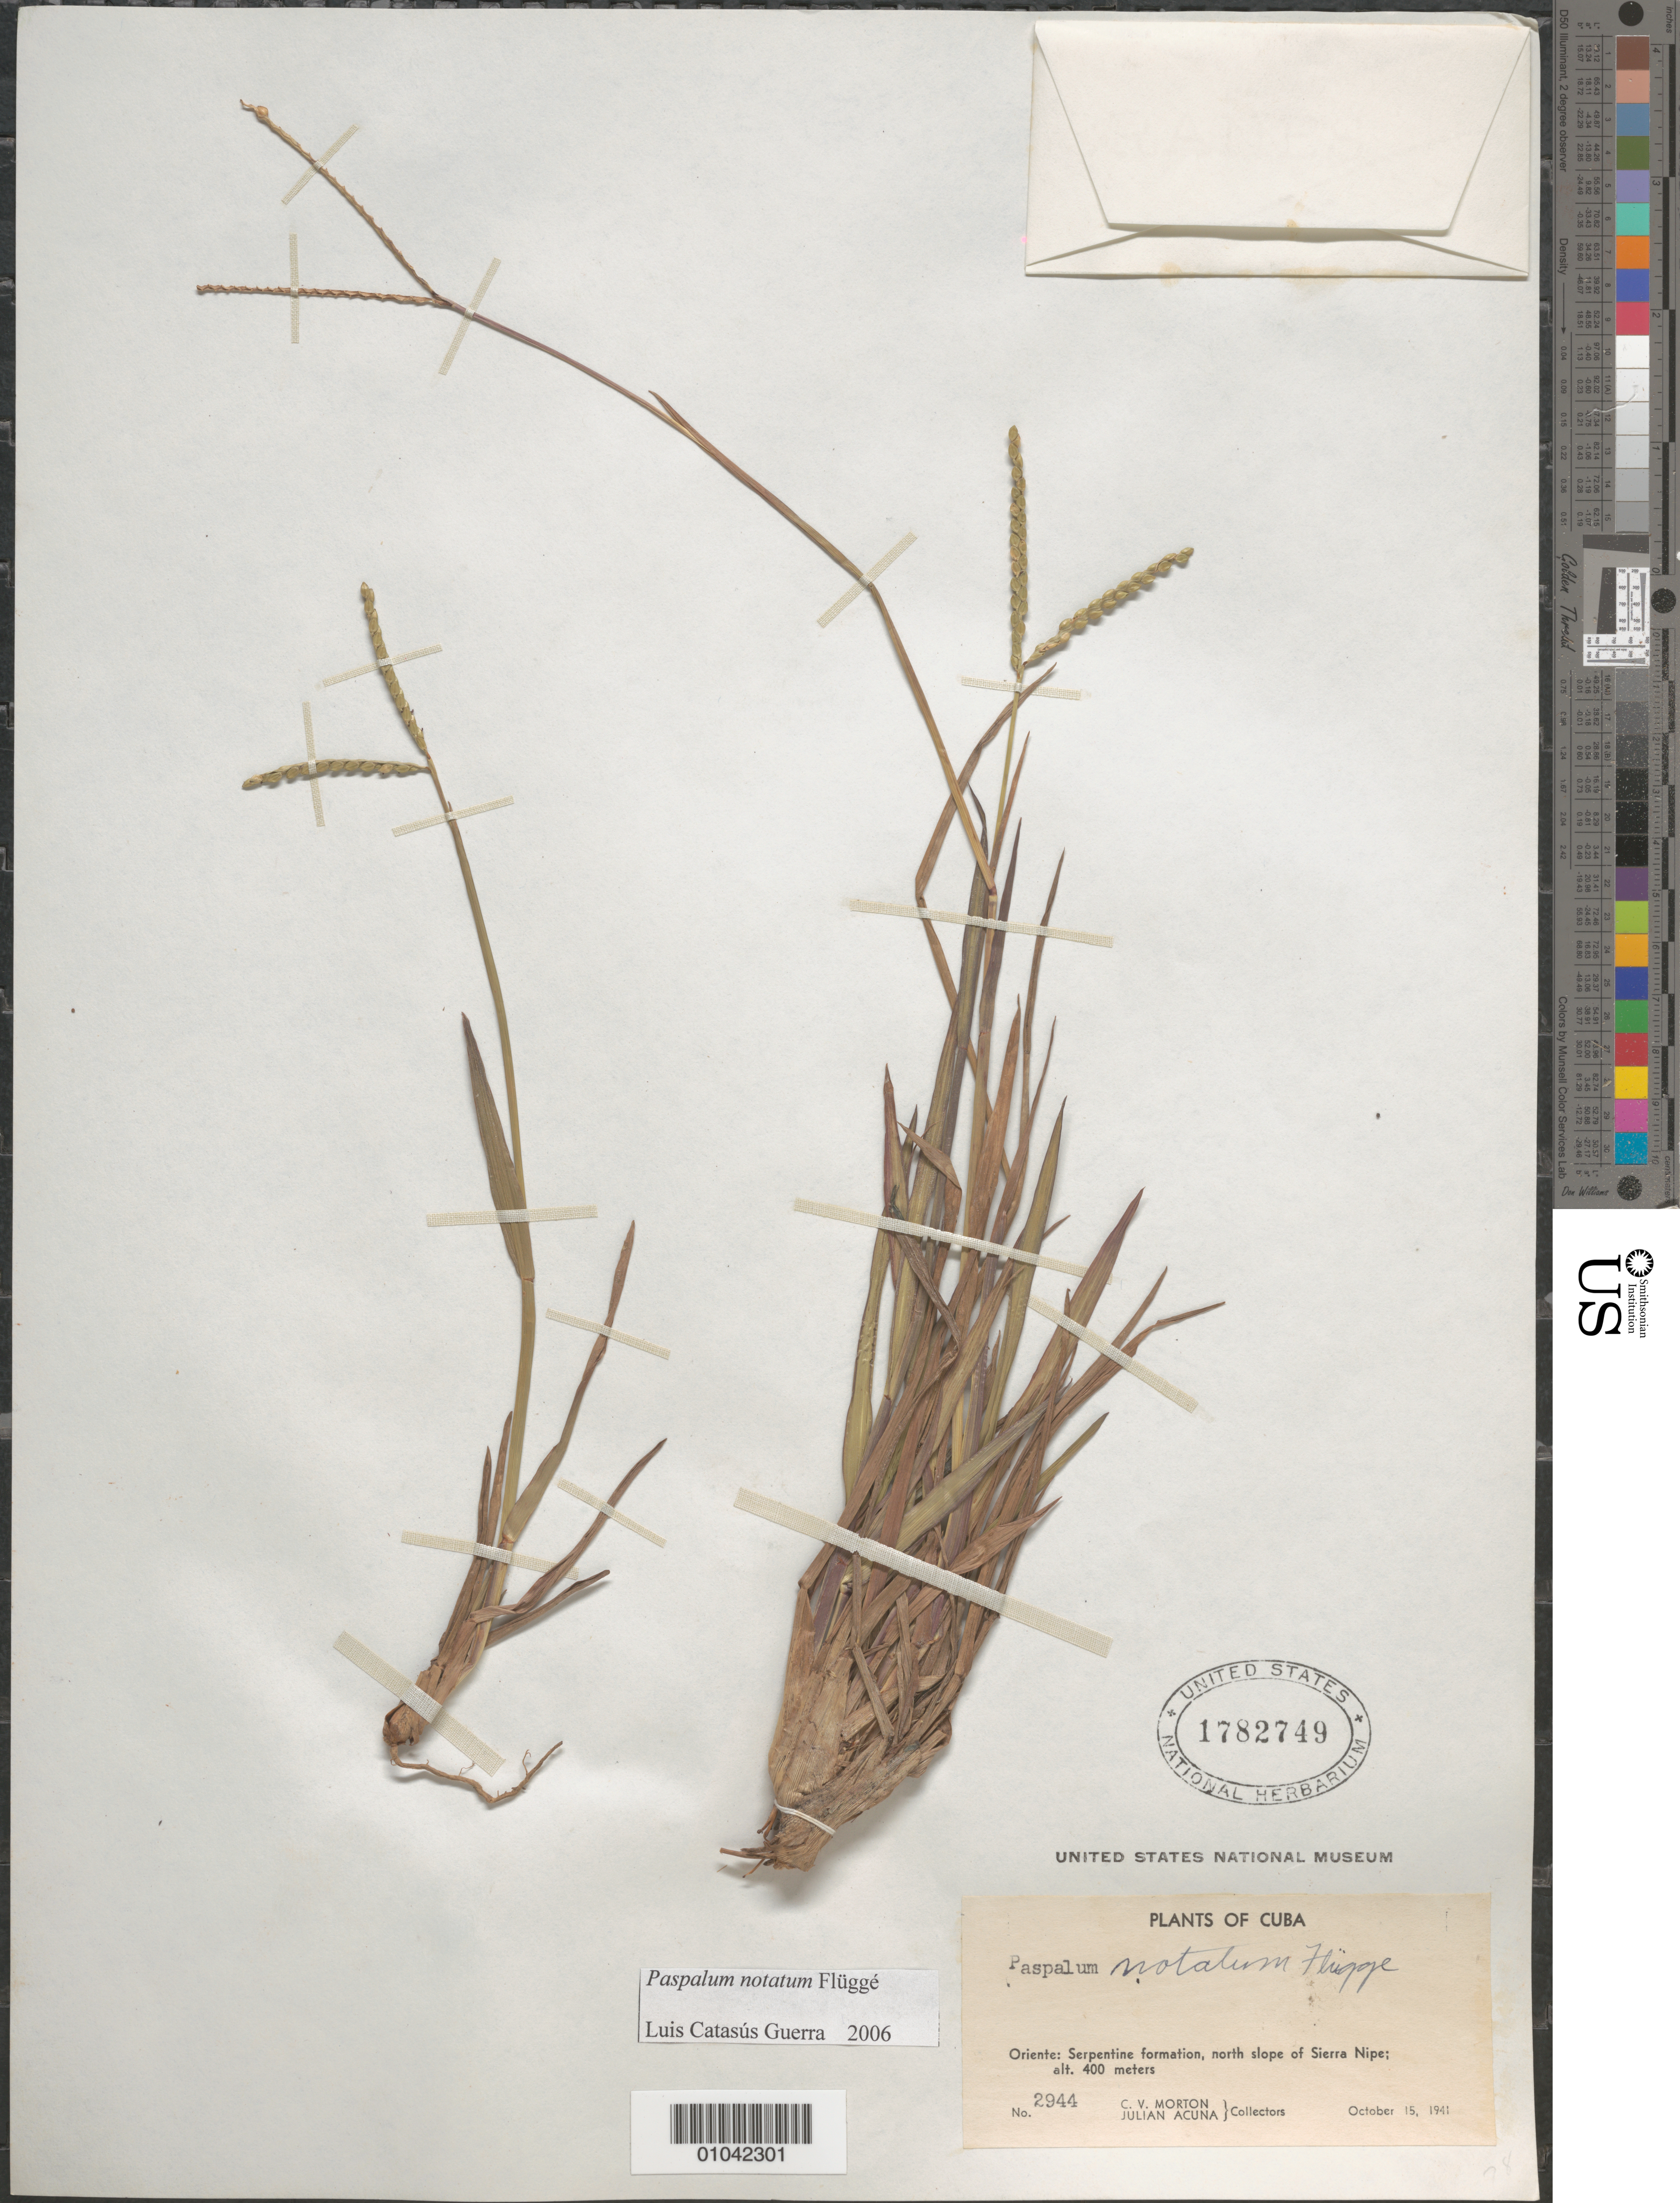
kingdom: Plantae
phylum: Tracheophyta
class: Liliopsida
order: Poales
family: Poaceae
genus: Paspalum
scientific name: Paspalum notatum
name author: Flüggé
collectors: C. V. Morton & J. Acuña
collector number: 2944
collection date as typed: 15 Oct 1941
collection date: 1941-10-15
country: Cuba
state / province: Holguín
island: Cuba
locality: N slope of Sierra Nipe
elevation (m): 400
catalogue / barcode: US 1782749